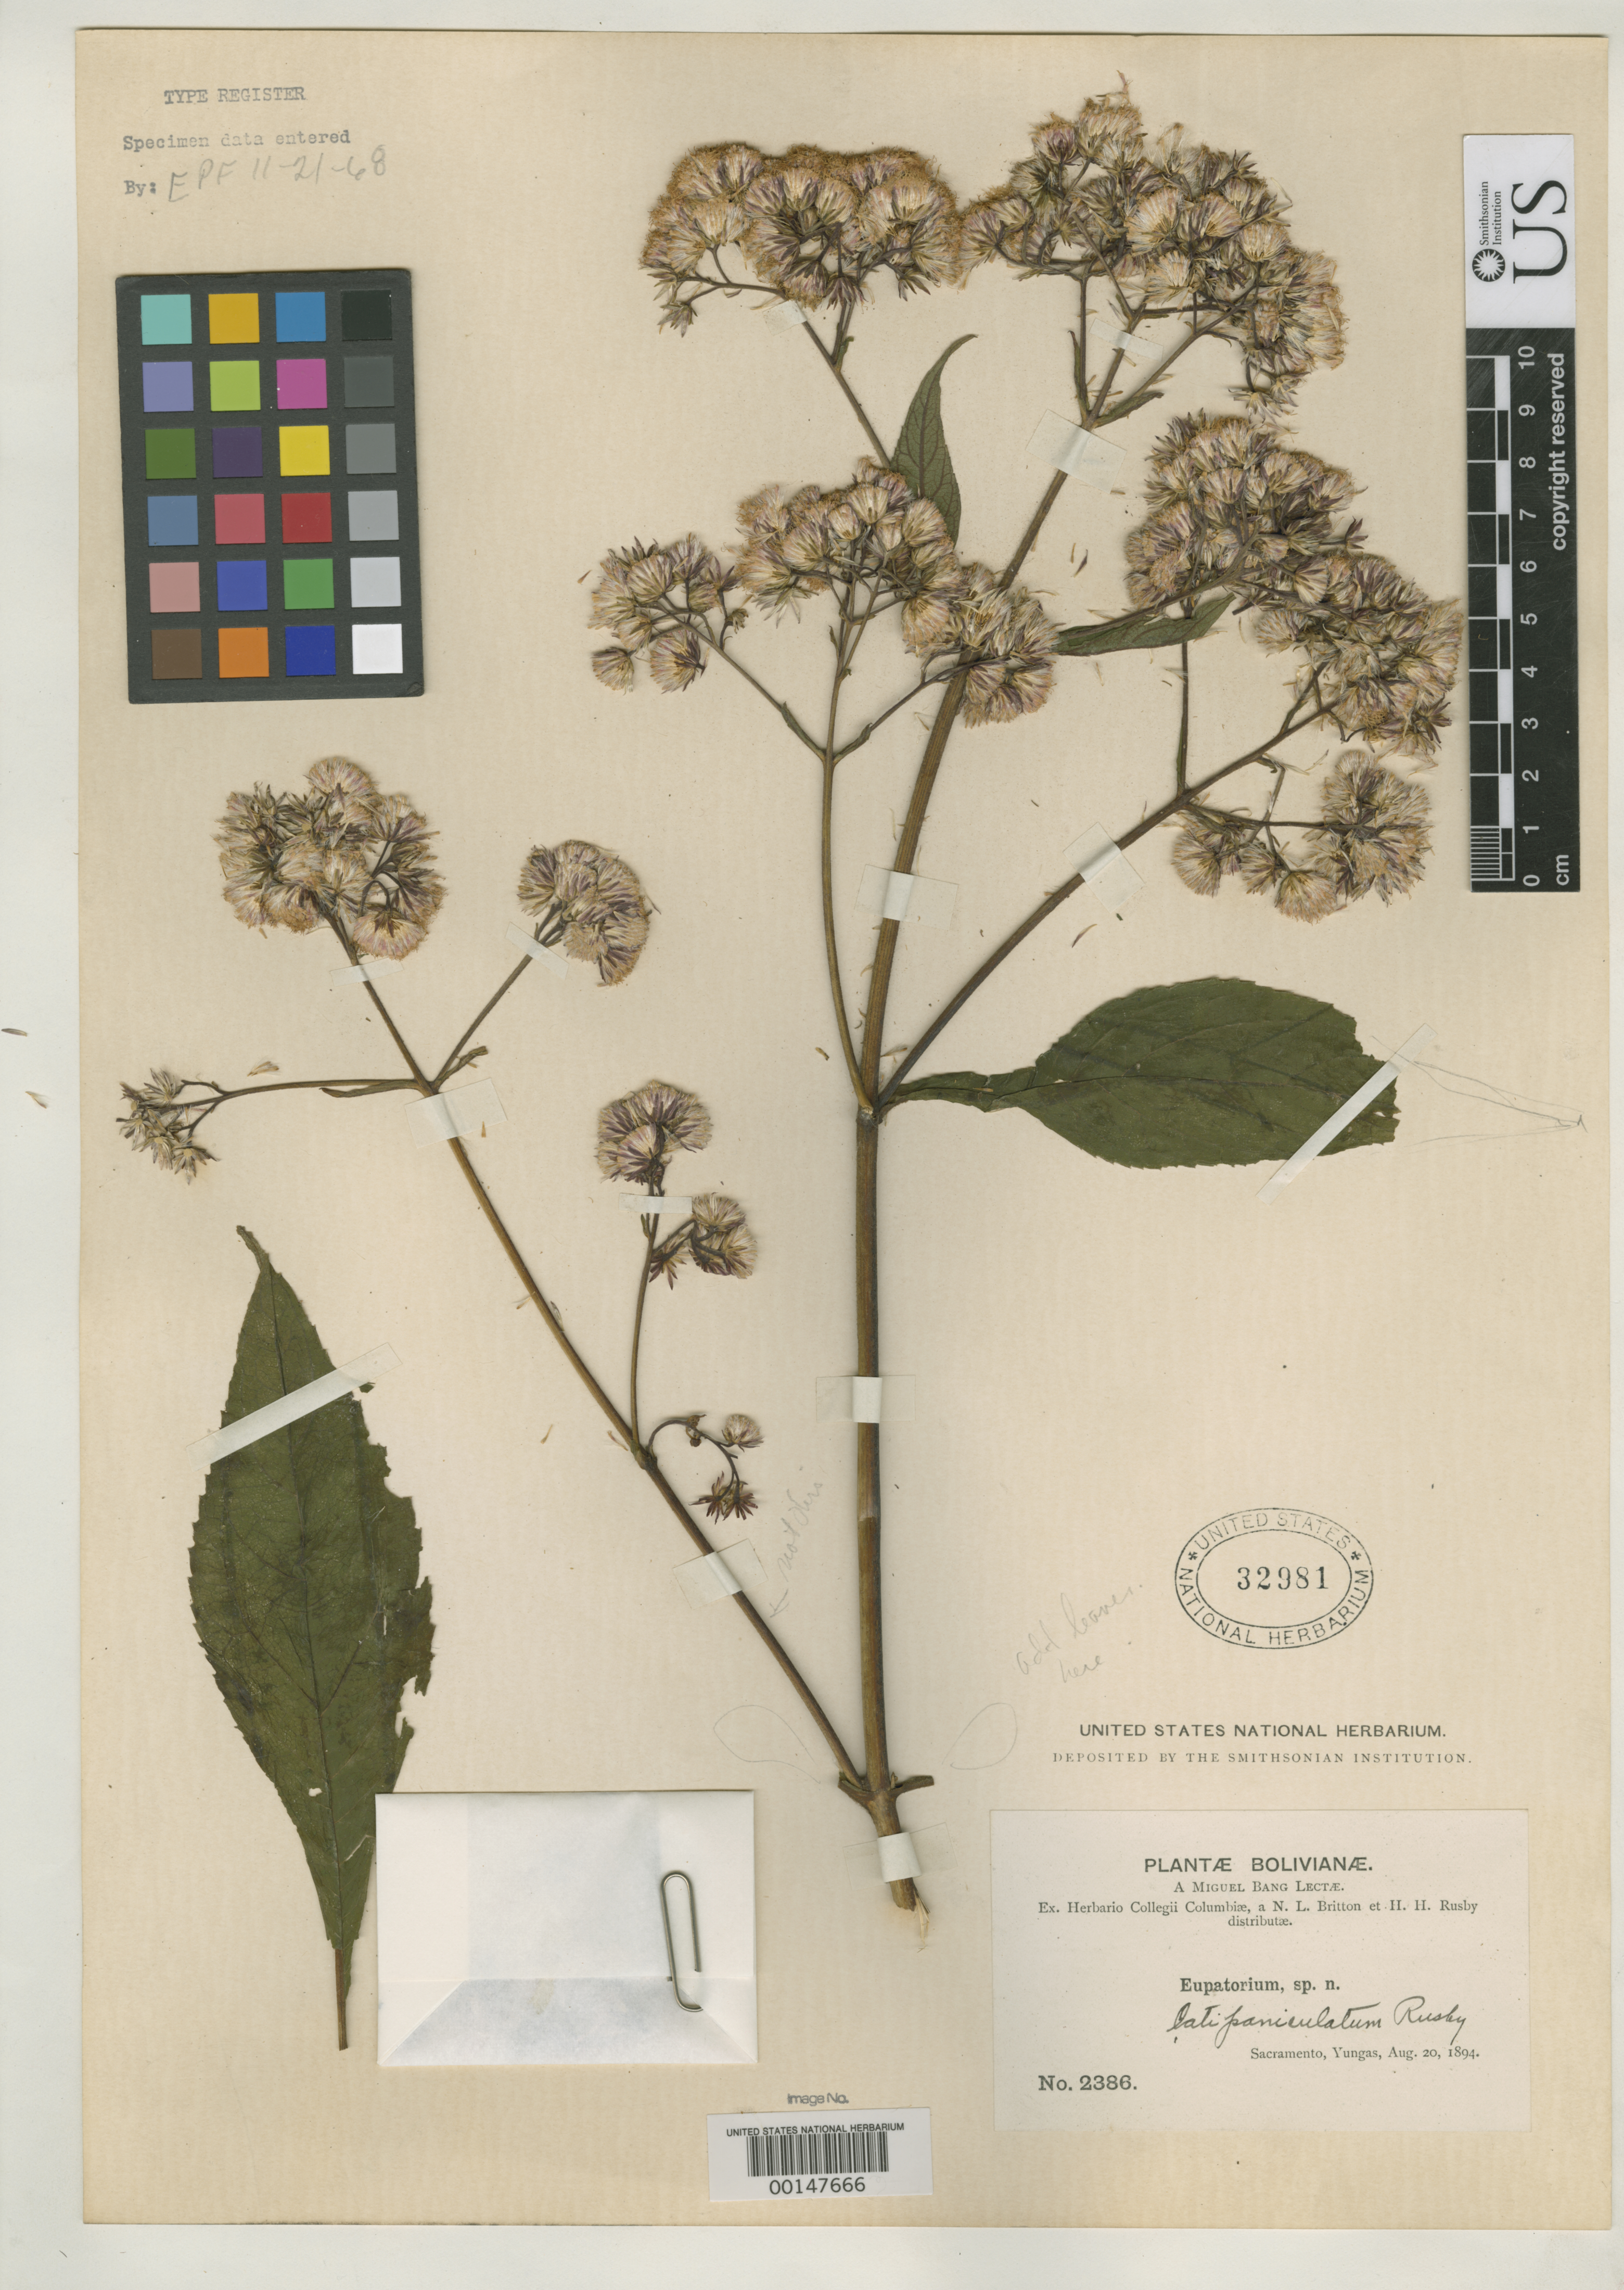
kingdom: Plantae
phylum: Tracheophyta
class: Magnoliopsida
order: Asterales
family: Asteraceae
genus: Eupatorium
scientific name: Eupatorium latipaniculatum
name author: Rusby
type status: Isotype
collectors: M. Bang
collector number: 2386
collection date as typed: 20 Aug 1894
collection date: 1894-08-20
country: Bolivia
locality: Sacramento, Yungas.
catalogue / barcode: US 32981